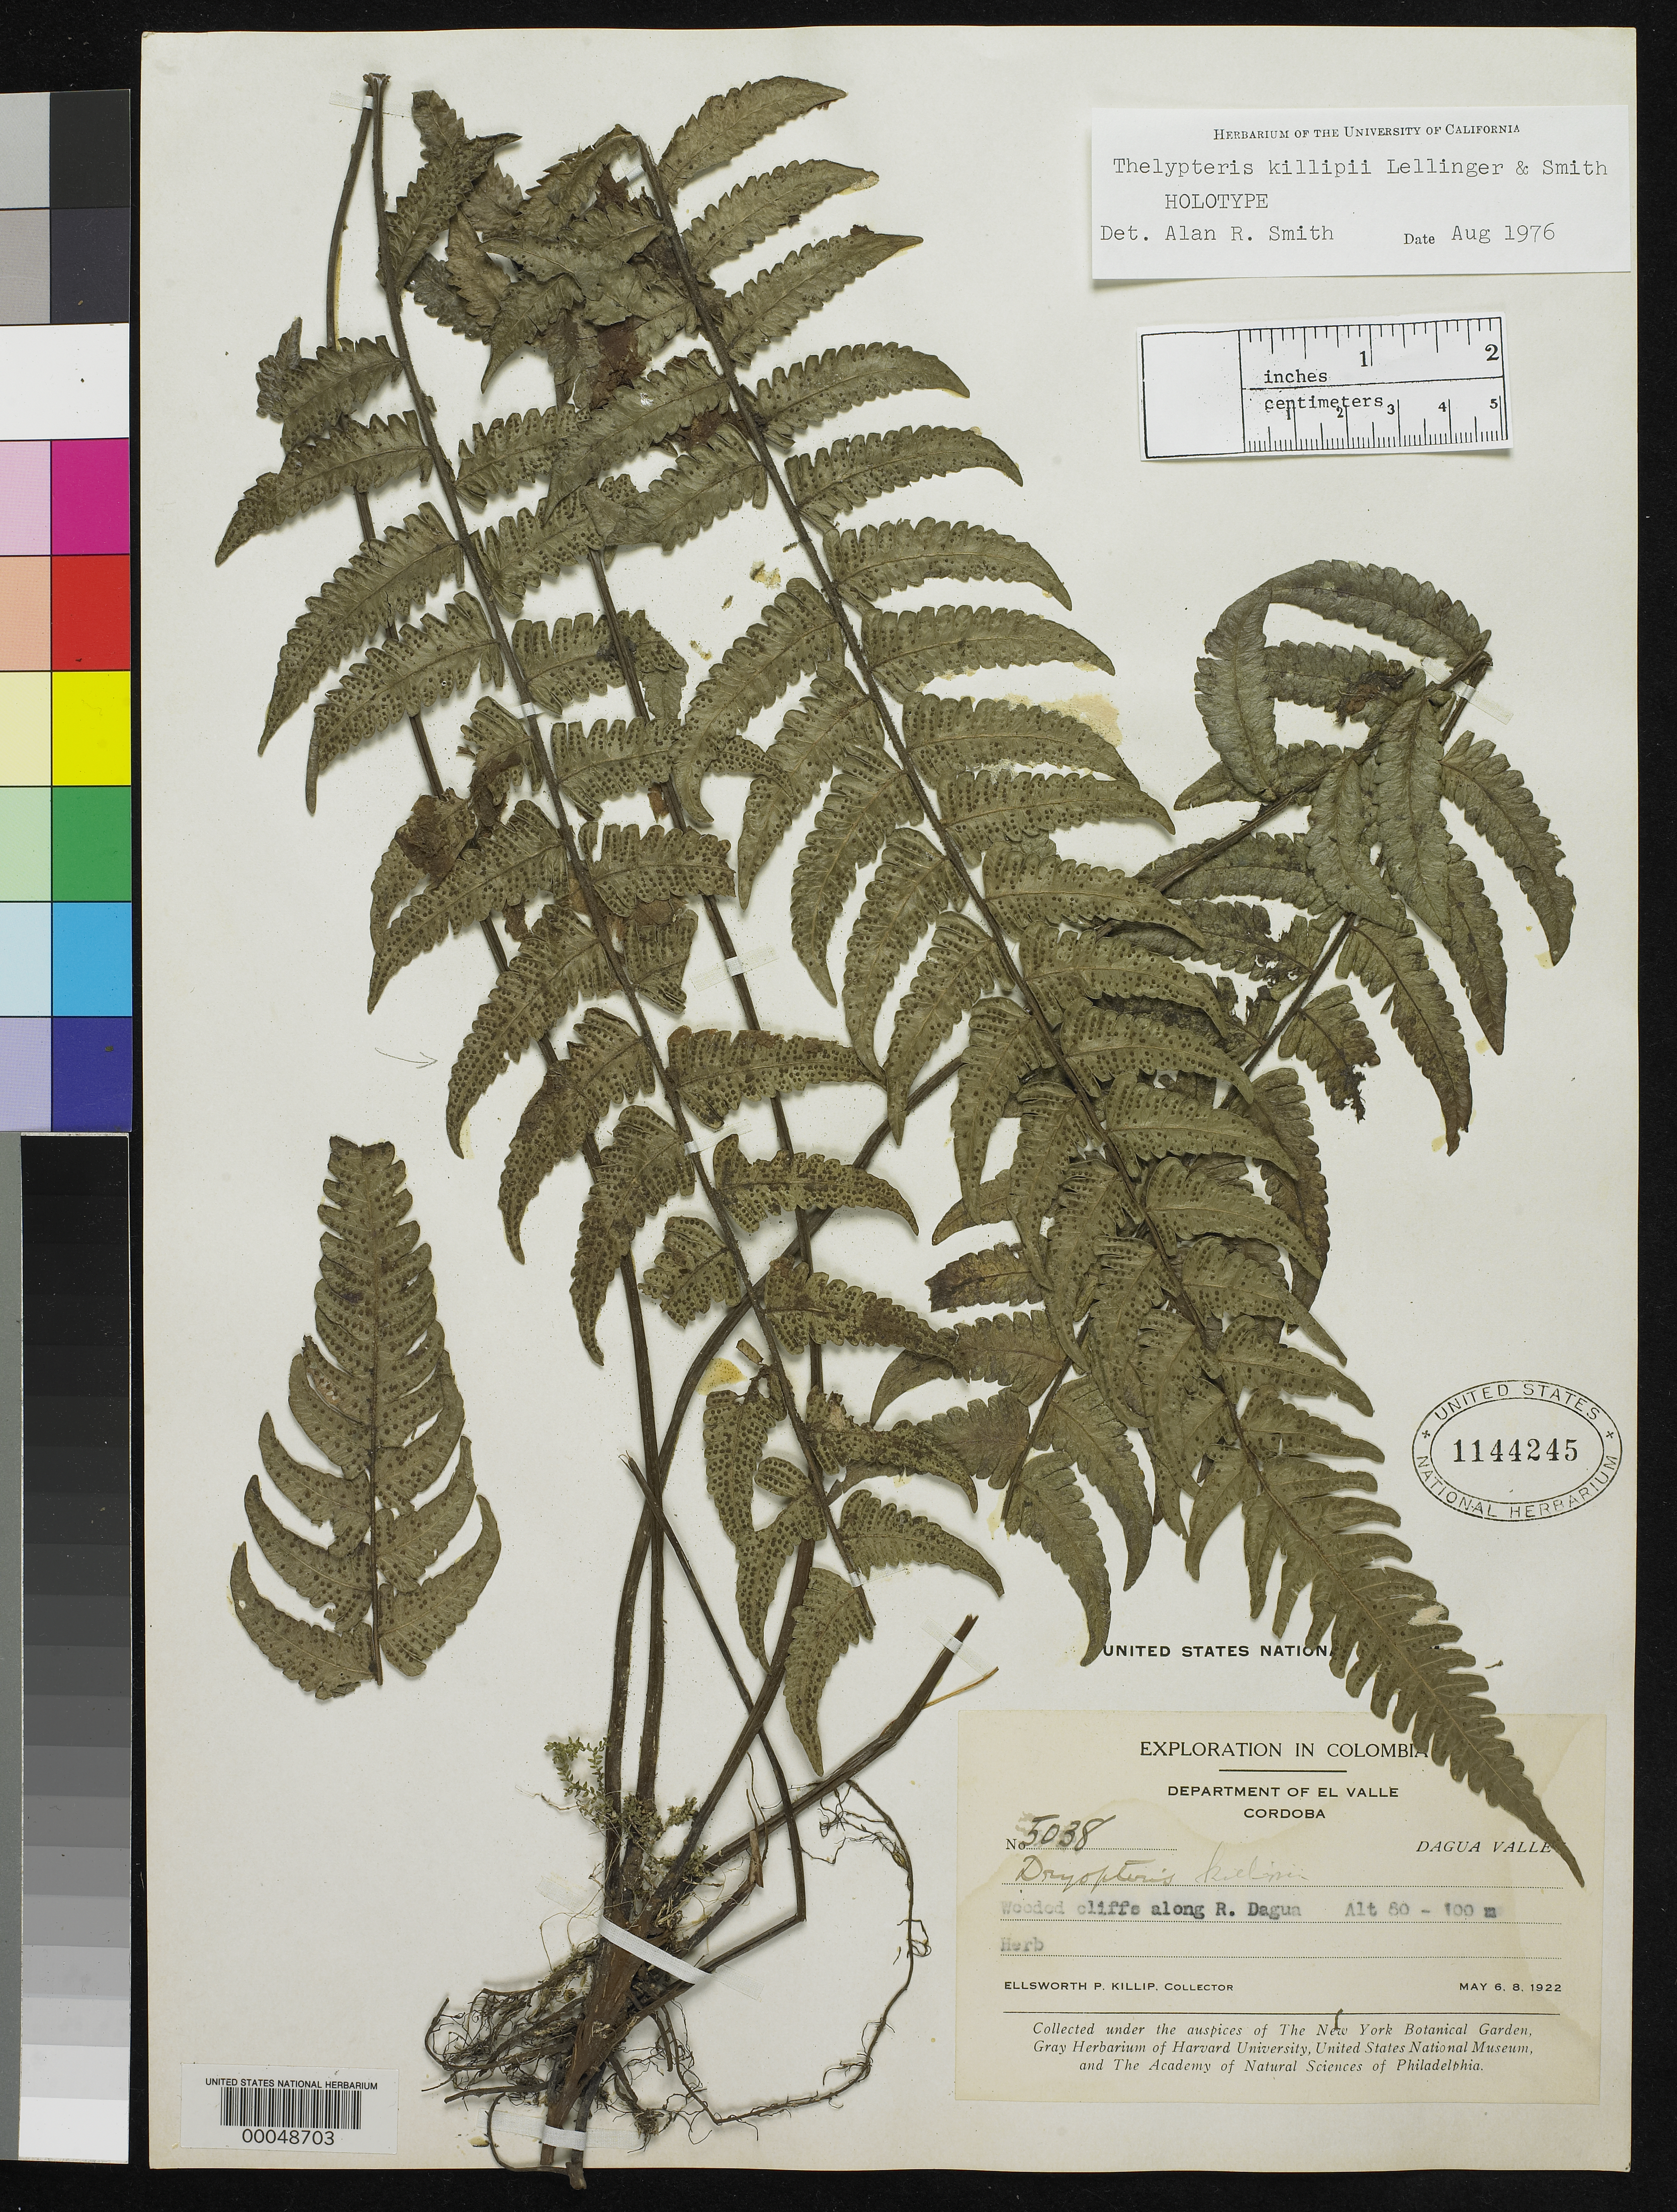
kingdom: Plantae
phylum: Tracheophyta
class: Polypodiopsida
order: Polypodiales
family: Thelypteridaceae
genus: Thelypteris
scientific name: Thelypteris killipii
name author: A.R. Sm. & Lellinger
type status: Holotype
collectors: E. P. Killip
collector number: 5038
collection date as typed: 06 May 1922 and 08 May 1922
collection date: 1922-05-06,1922-05-08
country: Colombia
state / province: Valle del Cauca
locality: Cordoba, along Rio Dagua.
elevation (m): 60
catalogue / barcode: US 1144245